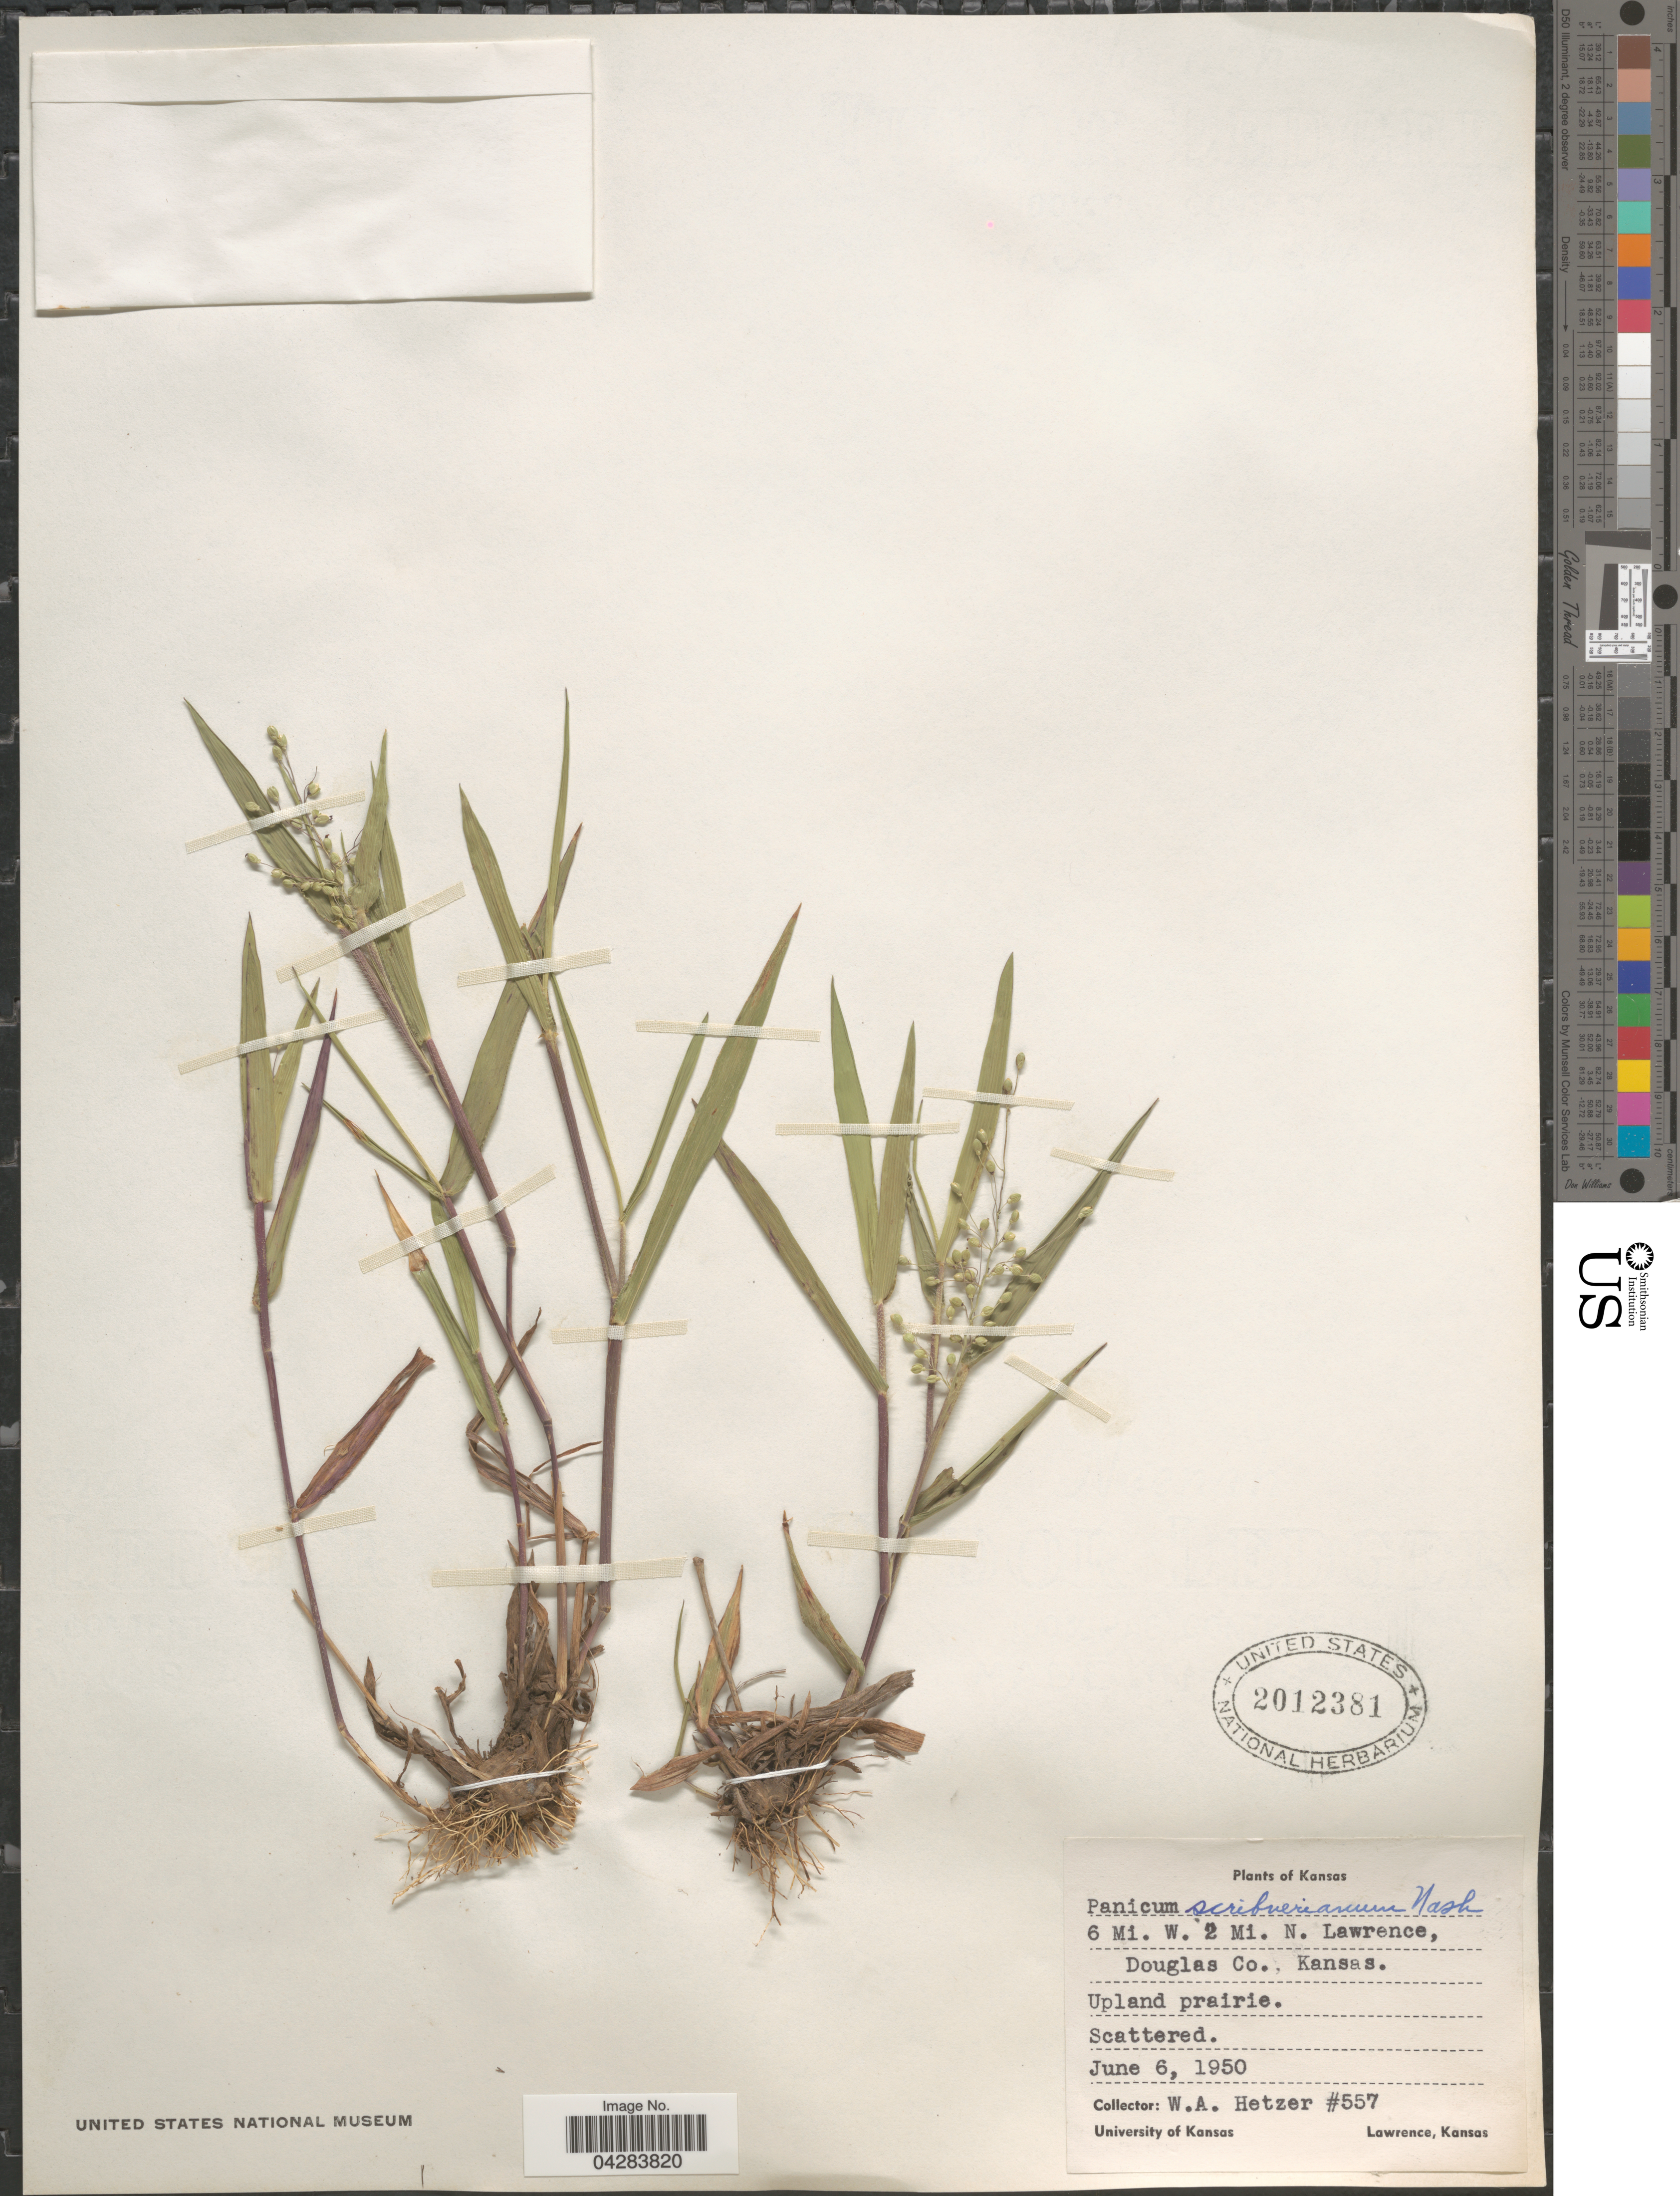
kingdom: Plantae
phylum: Tracheophyta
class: Liliopsida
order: Poales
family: Poaceae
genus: Dichanthelium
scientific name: Dichanthelium oligosanthes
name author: (Schult.) Gould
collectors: W. Hetzer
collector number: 557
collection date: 1950-06-06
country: United States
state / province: Kansas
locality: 6 Mi. W. 2 Mi. N. Lawrence, Douglas Co.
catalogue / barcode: US 2012381